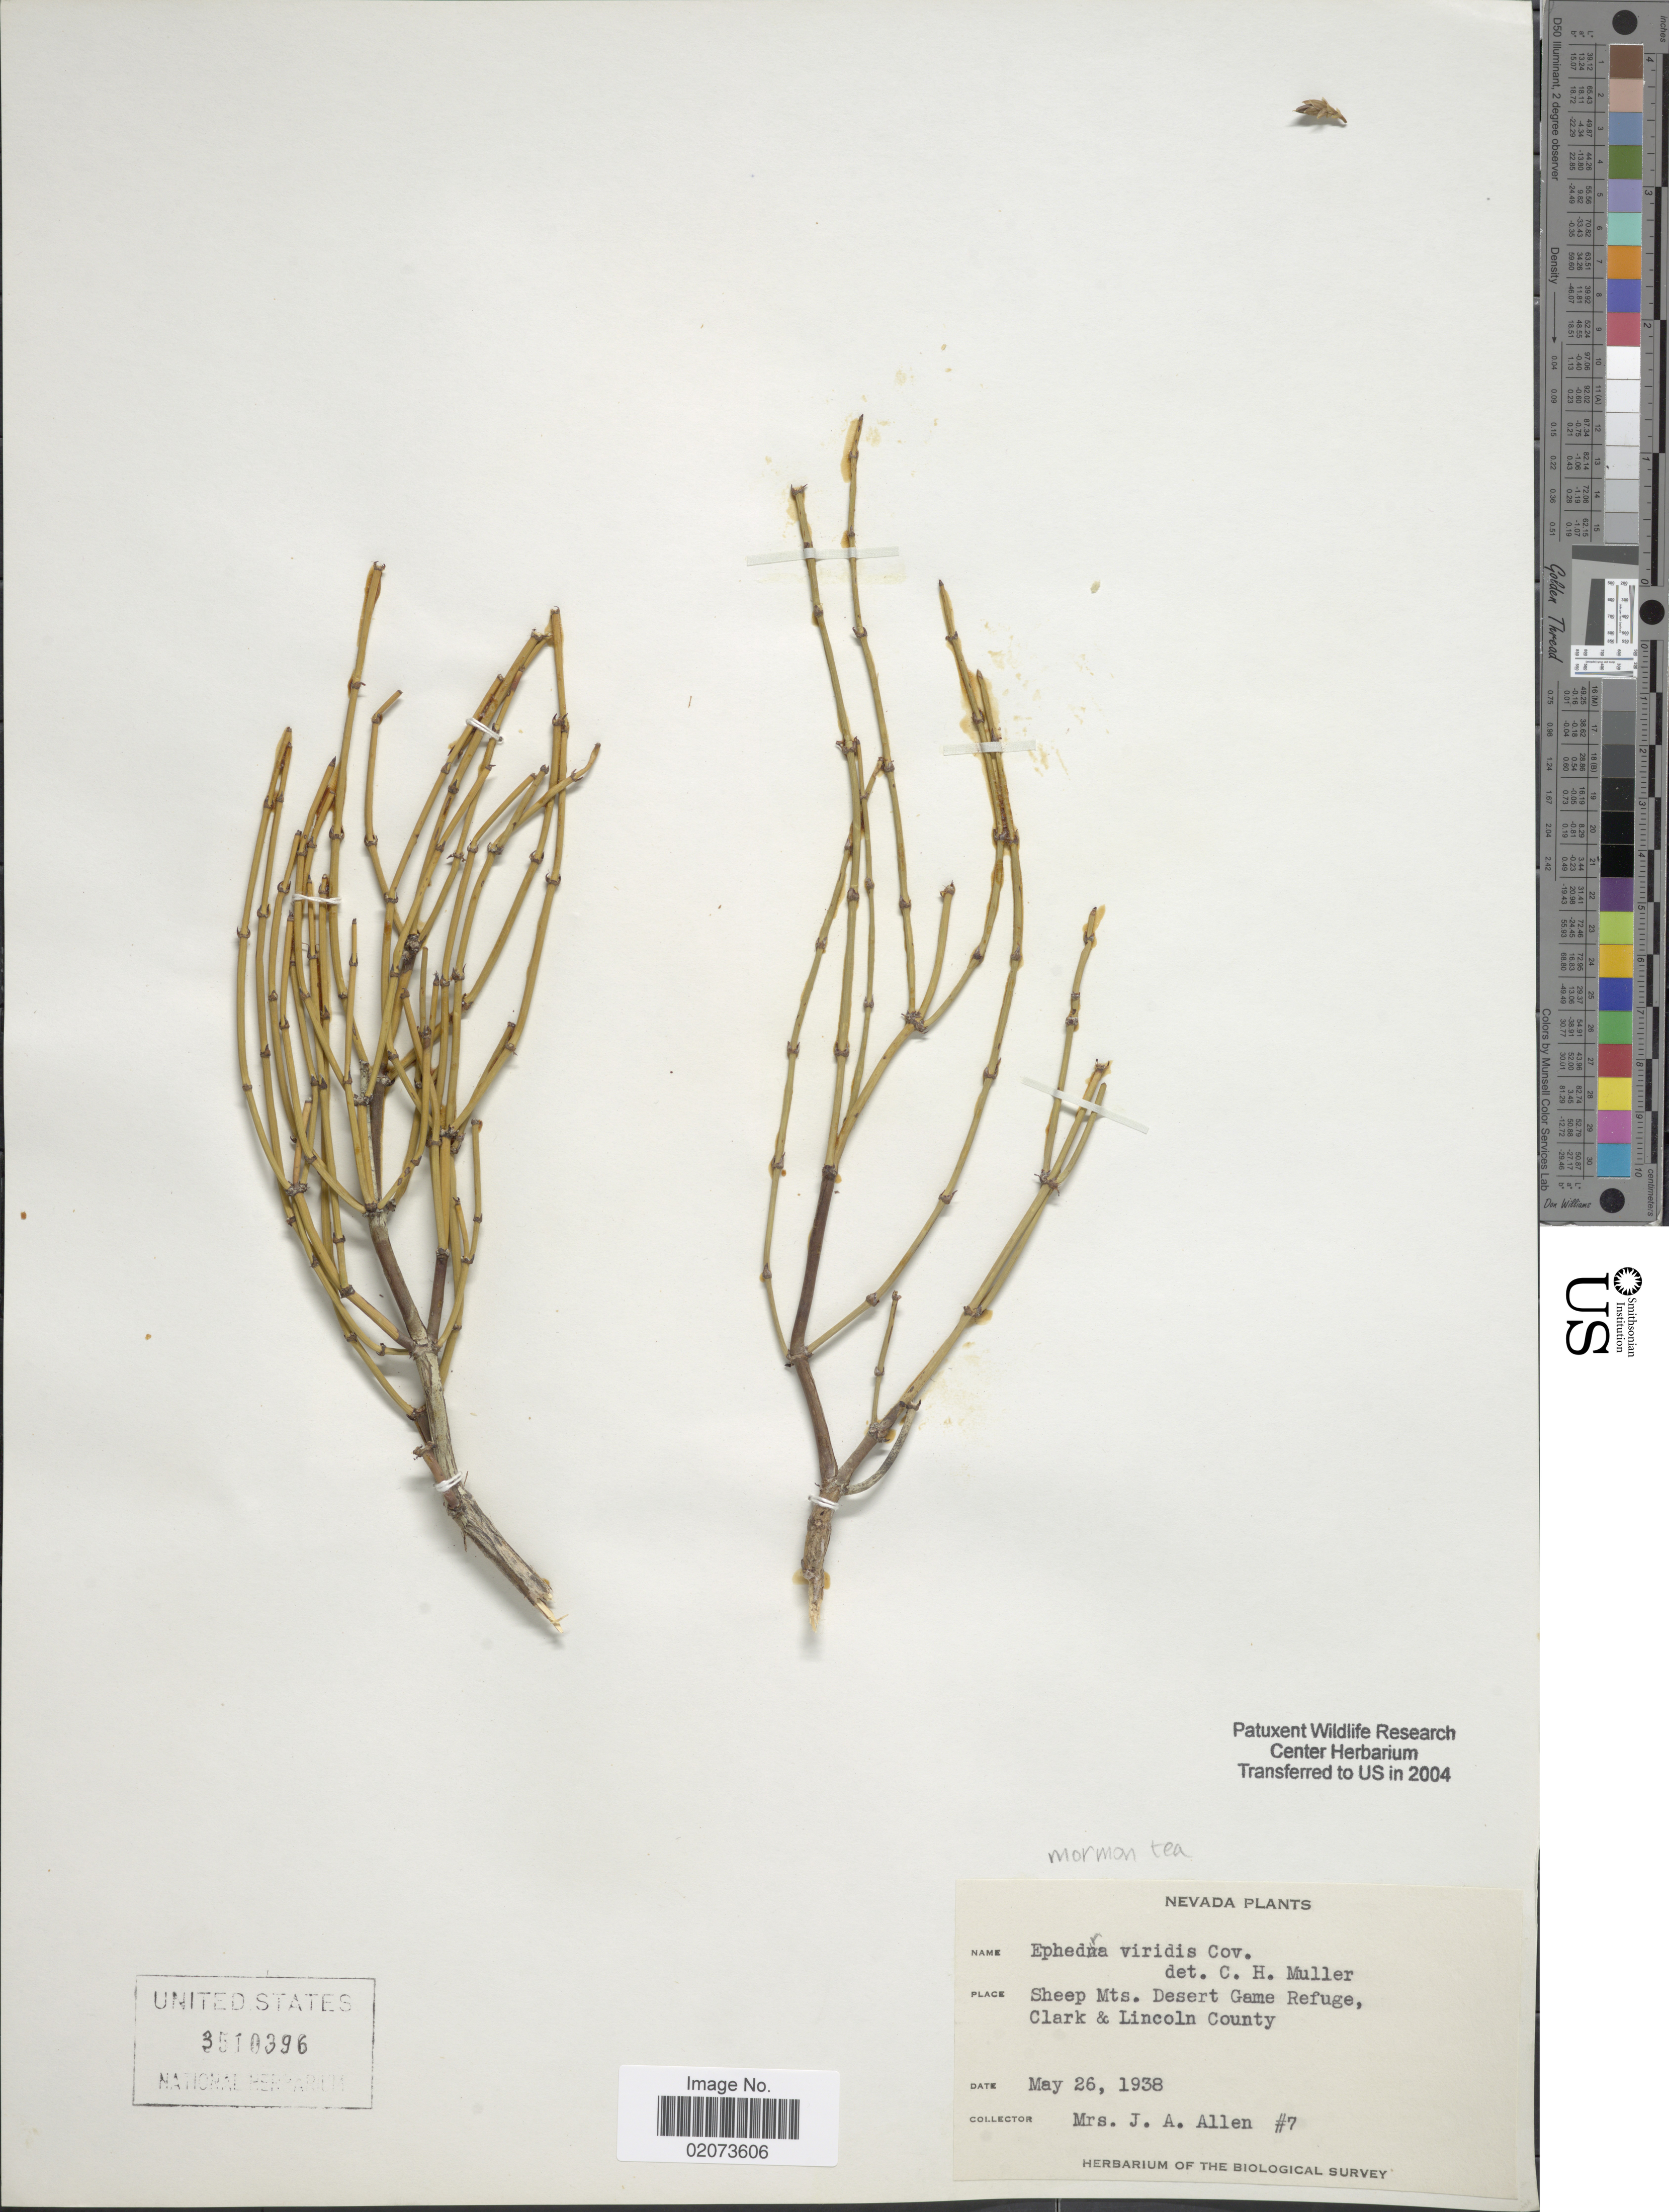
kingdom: Plantae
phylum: Tracheophyta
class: Gnetopsida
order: Ephedrales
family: Ephedraceae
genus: Ephedra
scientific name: Ephedra viridis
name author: Coville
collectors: J. Allen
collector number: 7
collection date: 1938-05-26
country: United States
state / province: Nevada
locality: Sheep mts. Desert Game Refuge, Clark & Lincoln County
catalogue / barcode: US 3510396